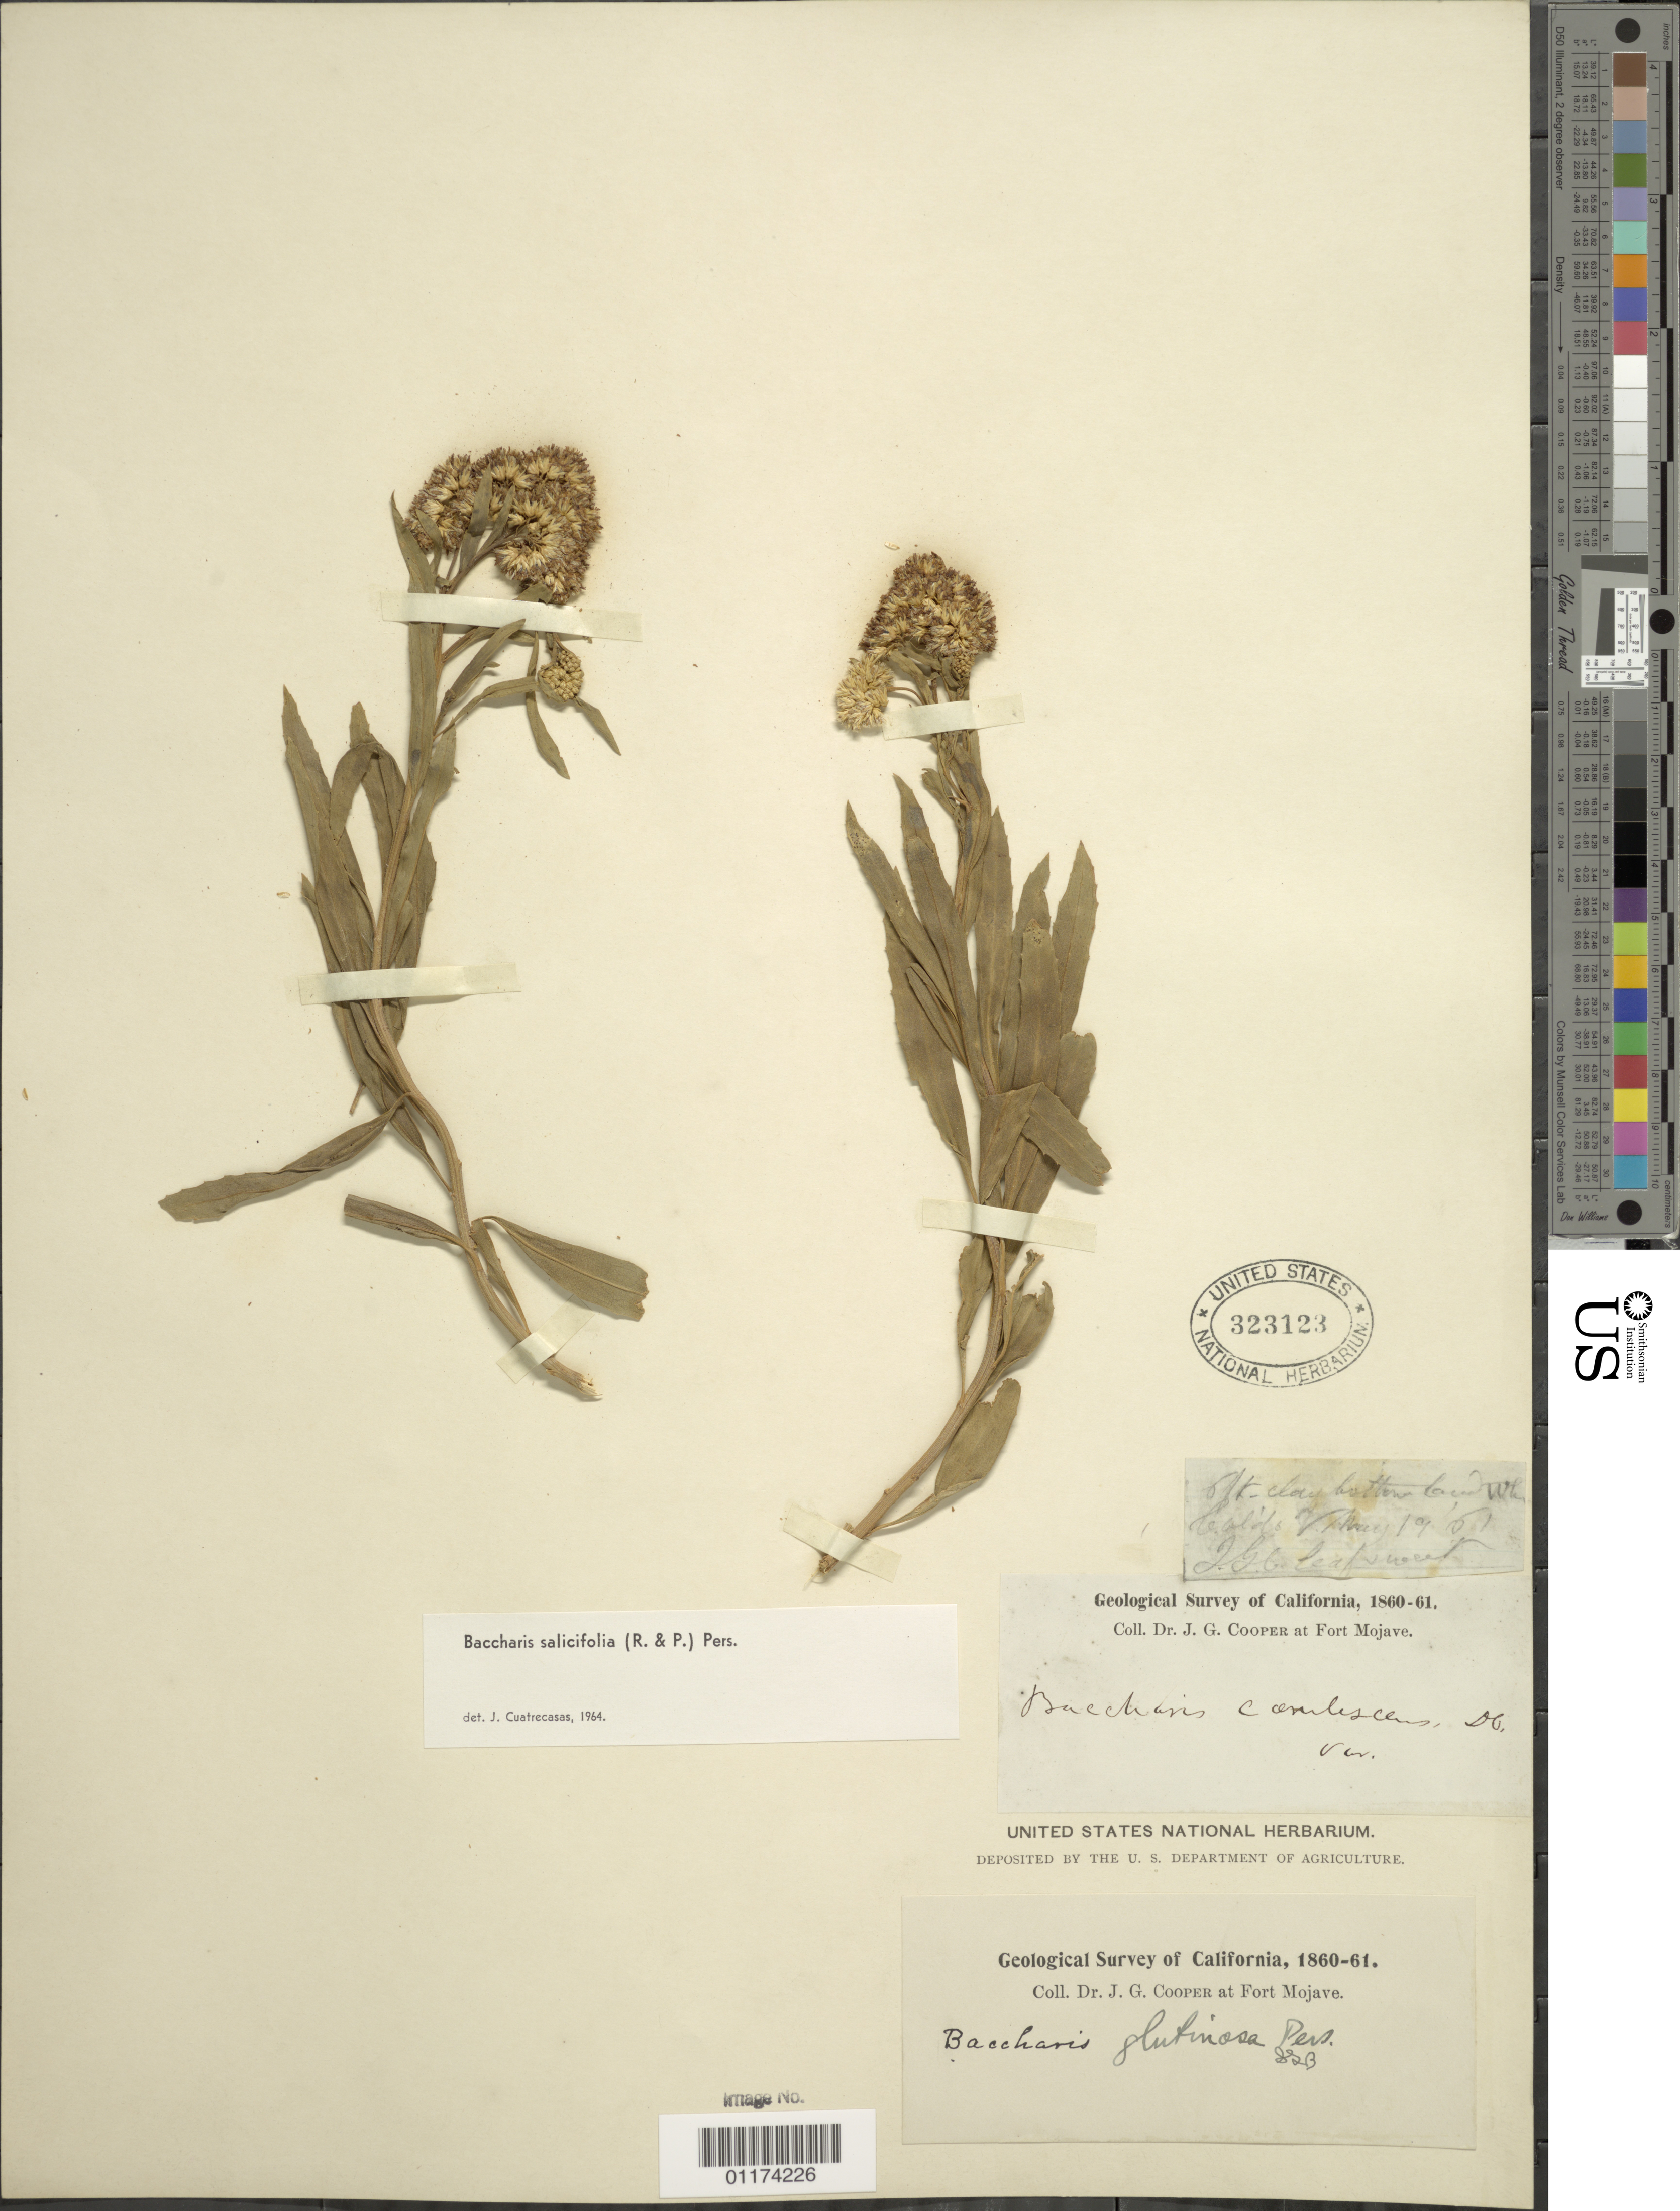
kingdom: Plantae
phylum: Tracheophyta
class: Magnoliopsida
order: Asterales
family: Asteraceae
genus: Baccharis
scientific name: Baccharis glutinosa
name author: Pers.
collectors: J. G. Cooper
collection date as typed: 1860 to -- --- 1861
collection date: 1860/1861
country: United States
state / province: California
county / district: San Bernardino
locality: at Fort Mojave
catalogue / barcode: US 323123